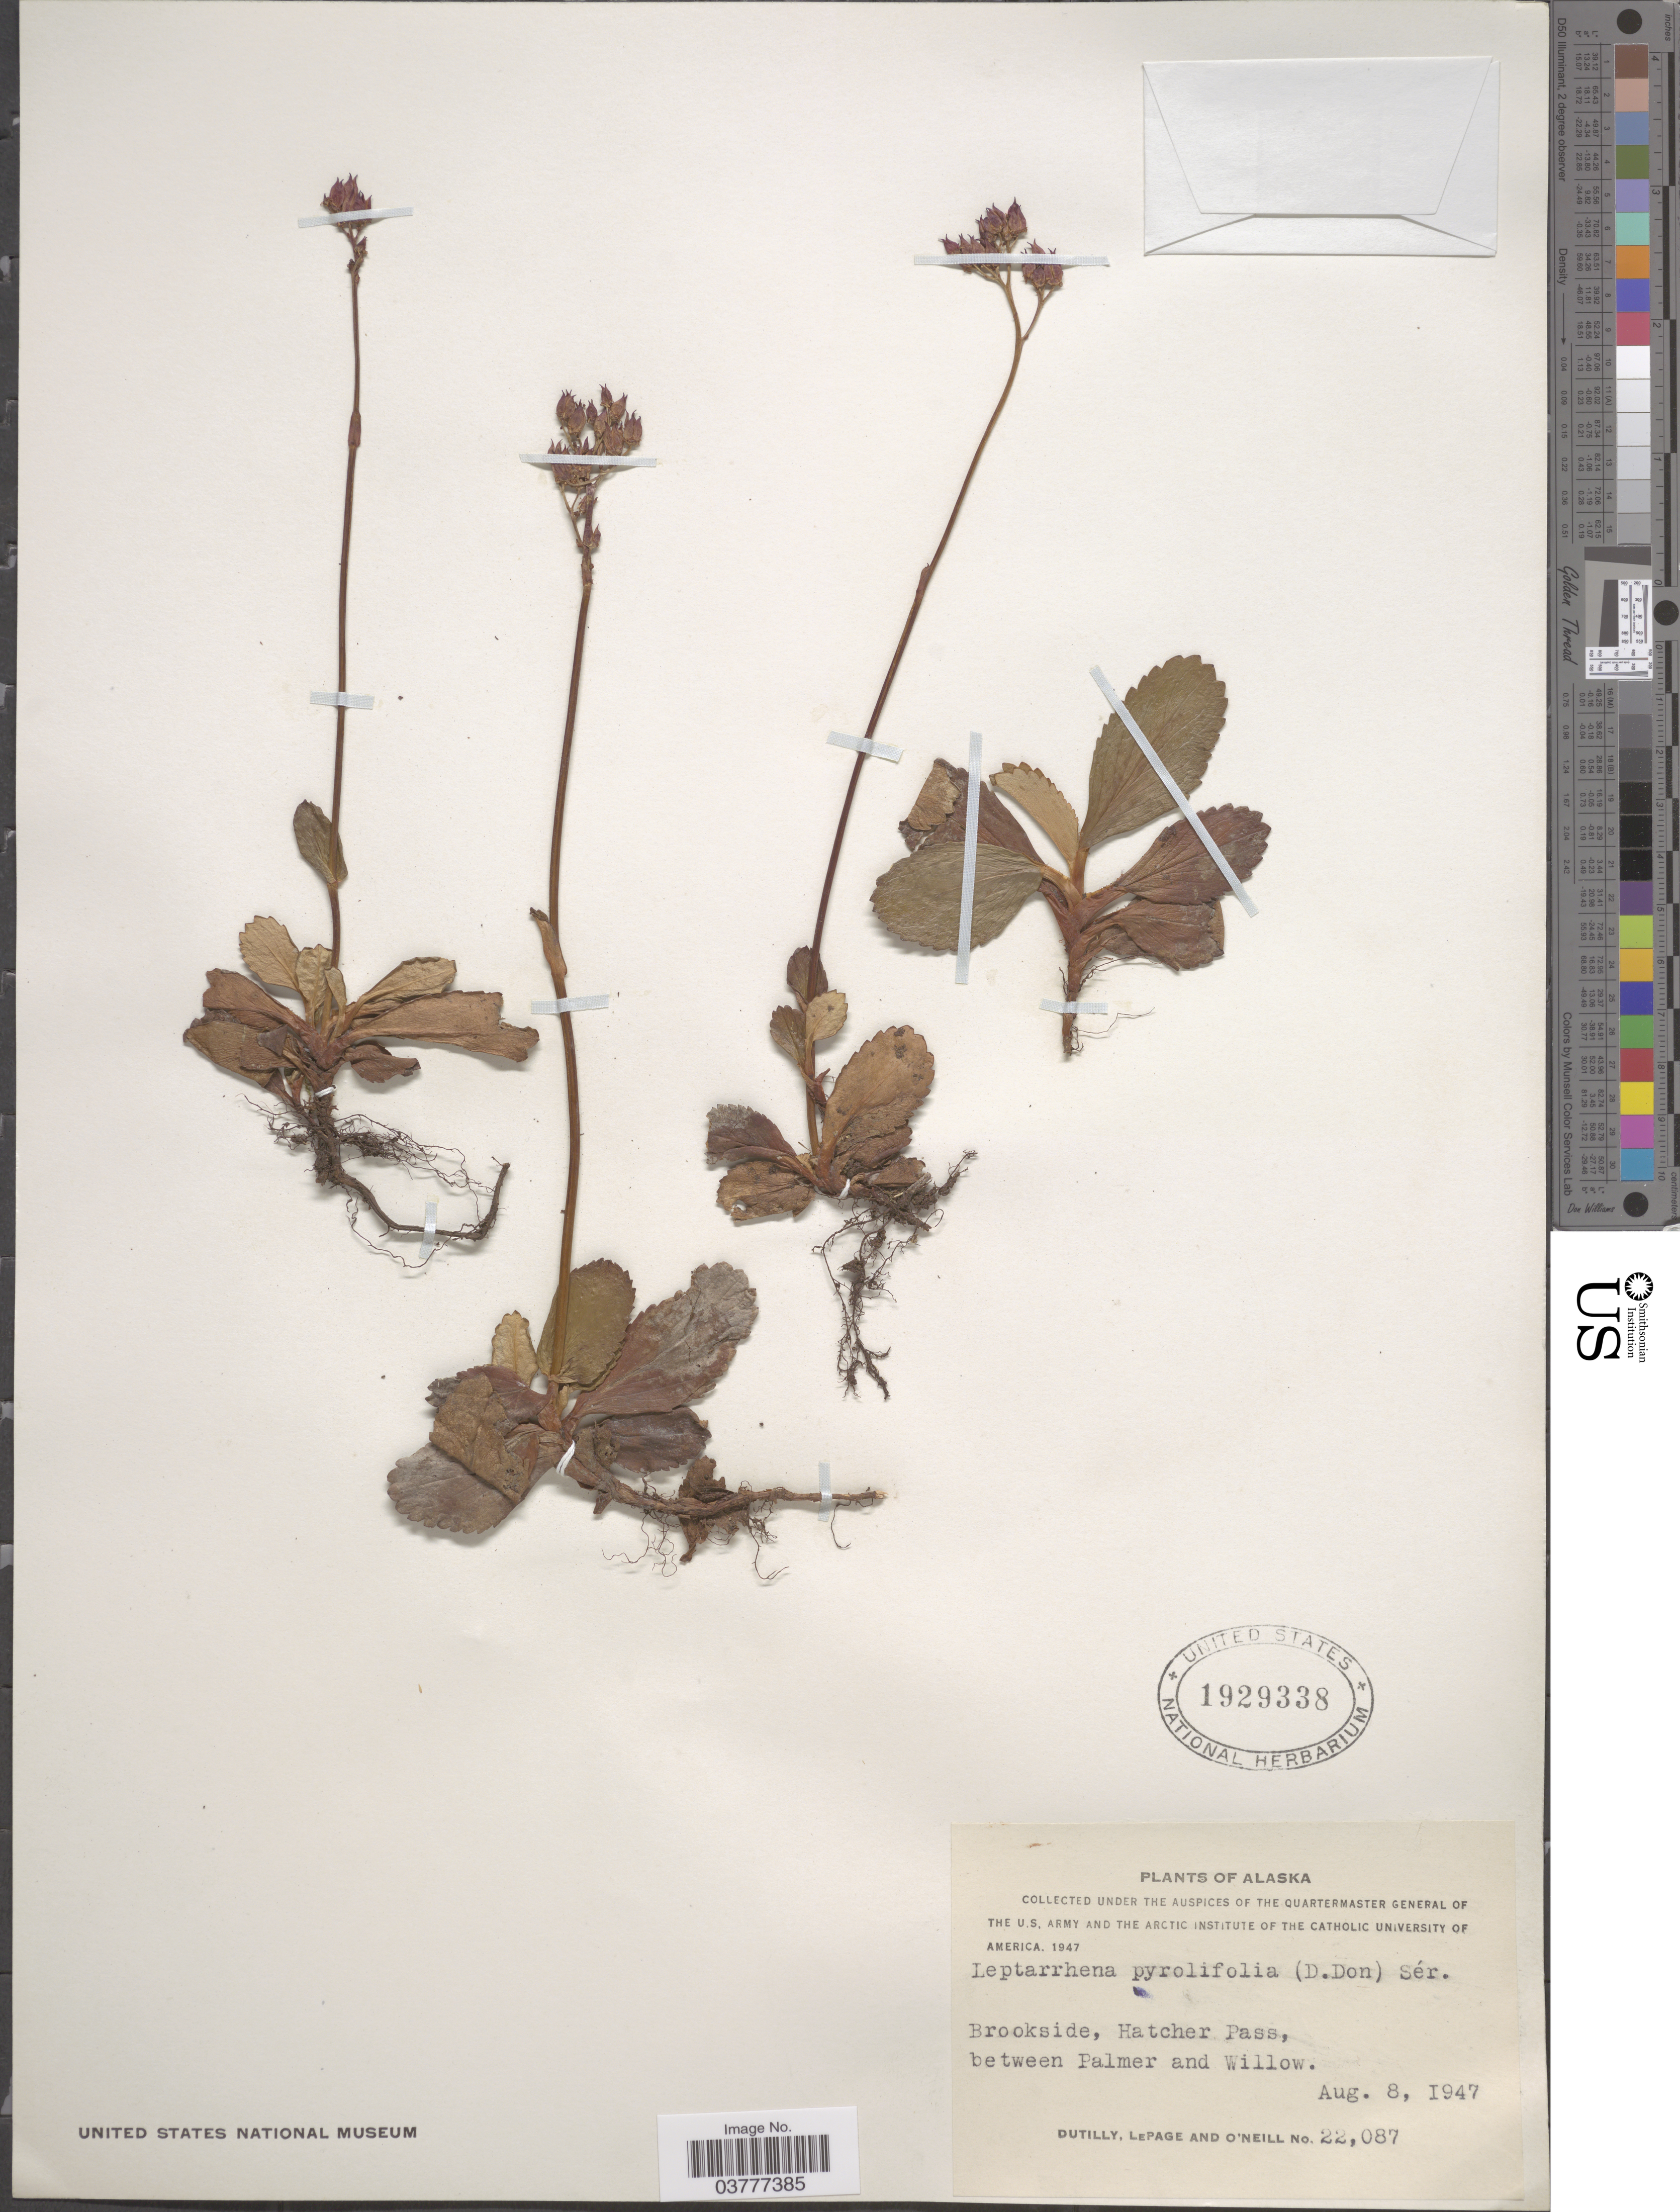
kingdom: Plantae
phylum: Tracheophyta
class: Magnoliopsida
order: Saxifragales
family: Saxifragaceae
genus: Leptarrhena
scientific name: Leptarrhena pyrolifolia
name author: (D. Don) Ser.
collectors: -. Dutilly, -. LePage & -. O'Neill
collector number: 22087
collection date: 1947-08-08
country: United States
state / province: Alaska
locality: Brookside, Hatcher Pass, between Palmer and Willow.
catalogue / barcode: US 1929338